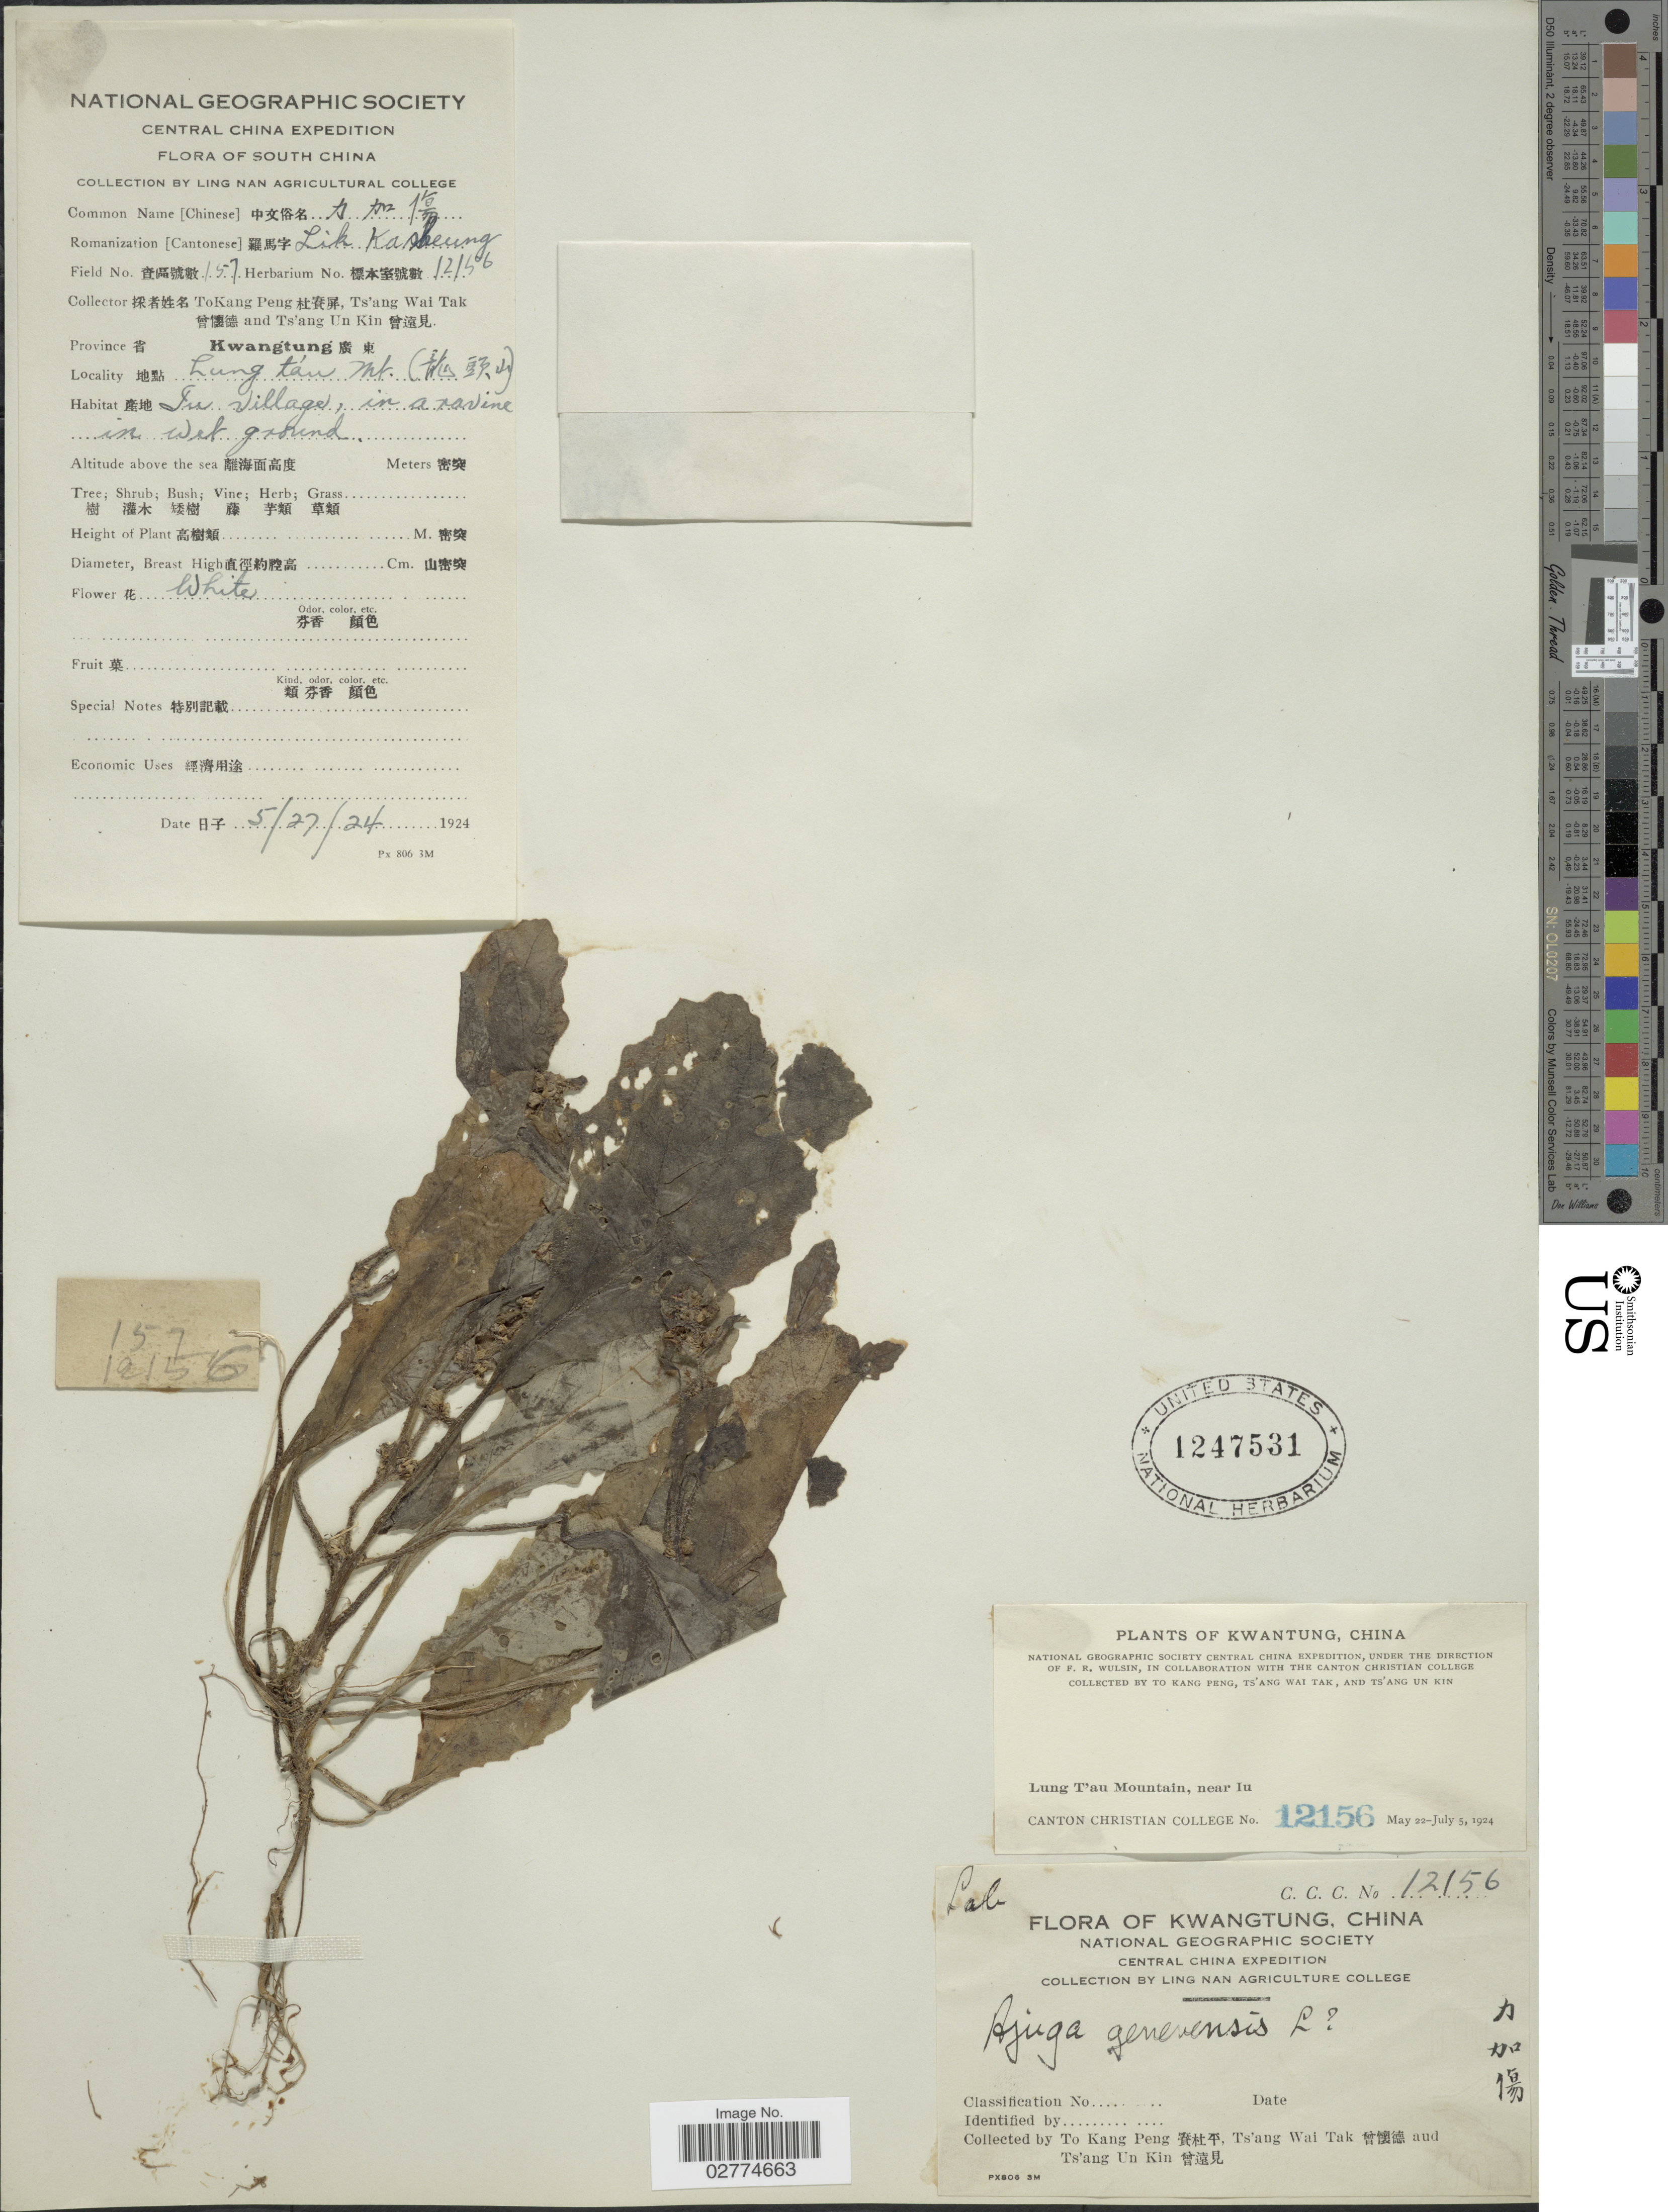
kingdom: Plantae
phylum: Tracheophyta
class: Magnoliopsida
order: Lamiales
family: Lamiaceae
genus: Ajuga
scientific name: Ajuga genevensis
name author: L.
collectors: T. K. Peng, W. T. Tsang & Ts' Ang Un Kin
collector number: C.C.C.12156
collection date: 1924-05-27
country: China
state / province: Guangdong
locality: Central China. Kwangtung, Lung T'au Mountain, near Iu village.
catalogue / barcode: US 1247531